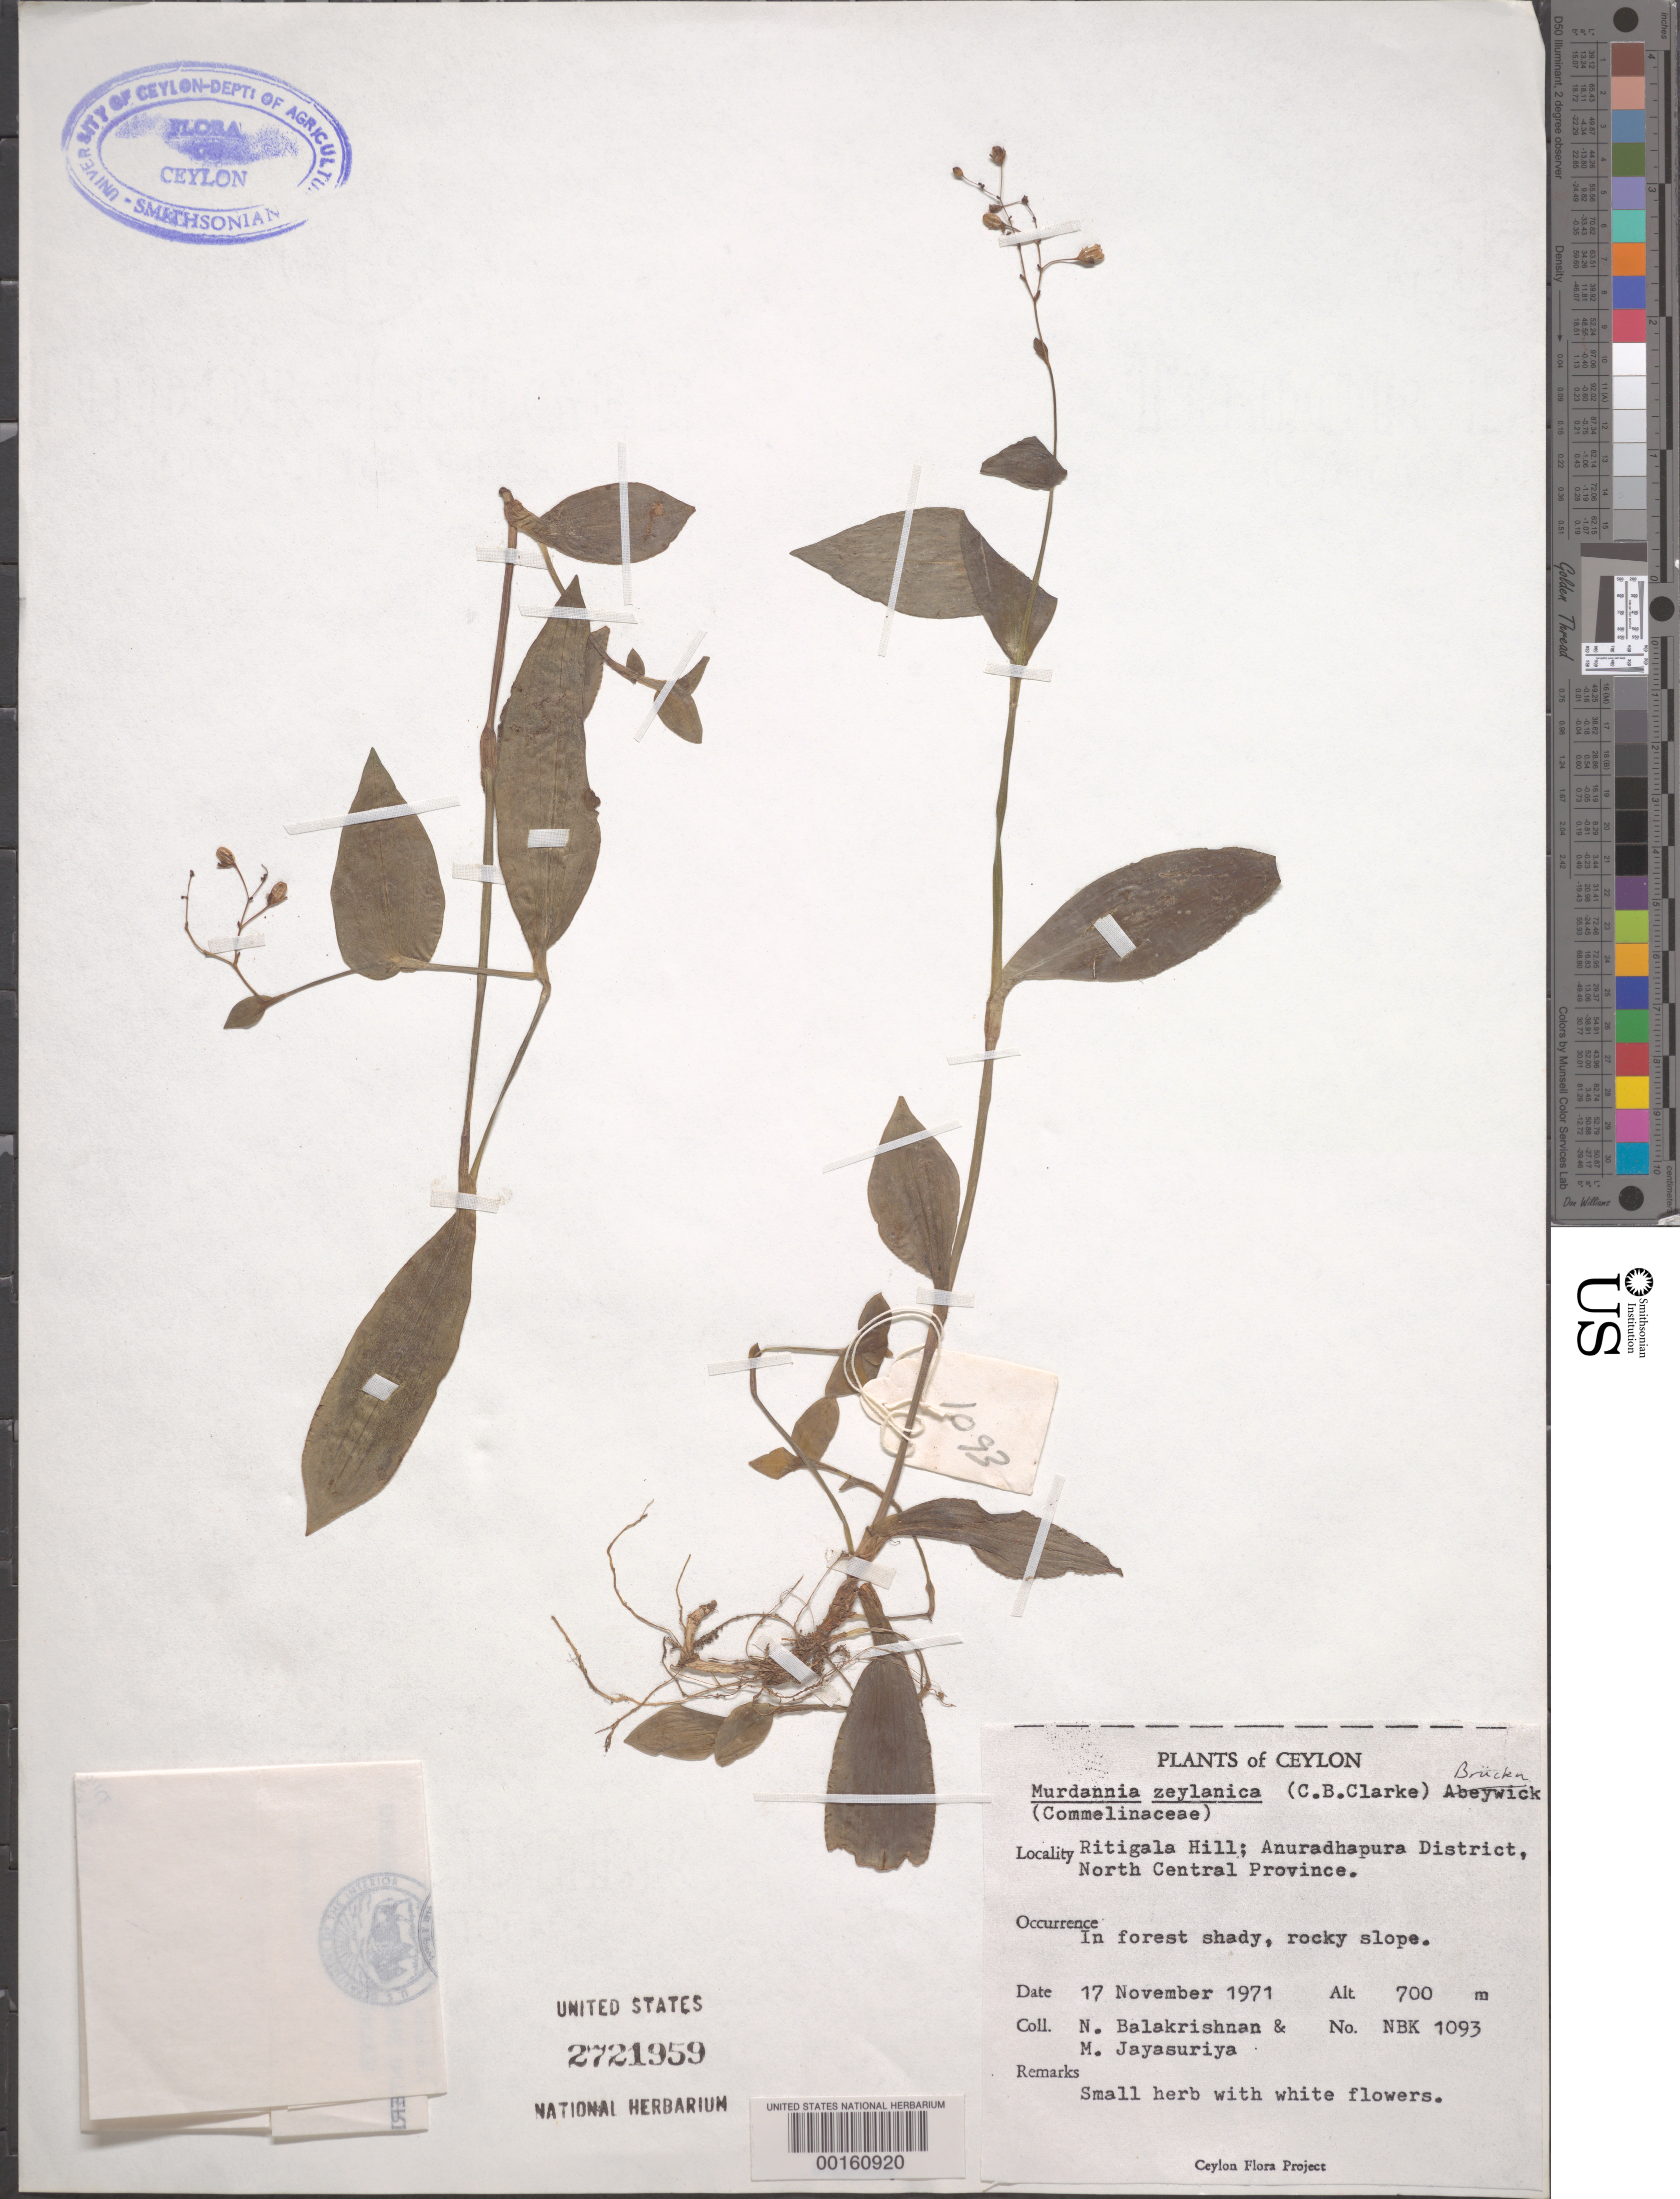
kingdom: Plantae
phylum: Tracheophyta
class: Liliopsida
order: Commelinales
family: Commelinaceae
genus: Murdannia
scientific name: Murdannia zeylanica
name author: (C.B. Clarke) G. Brückn.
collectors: N. Balakrishnan & A. H. Jayasuriya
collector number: Nbk 1093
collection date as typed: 17 Nov 1971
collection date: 1971-11-17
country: Sri Lanka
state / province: North Central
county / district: Anuradhapura Dist.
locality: Ritigala hill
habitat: Shady, rocky slope; forest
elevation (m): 700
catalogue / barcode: US 2721959